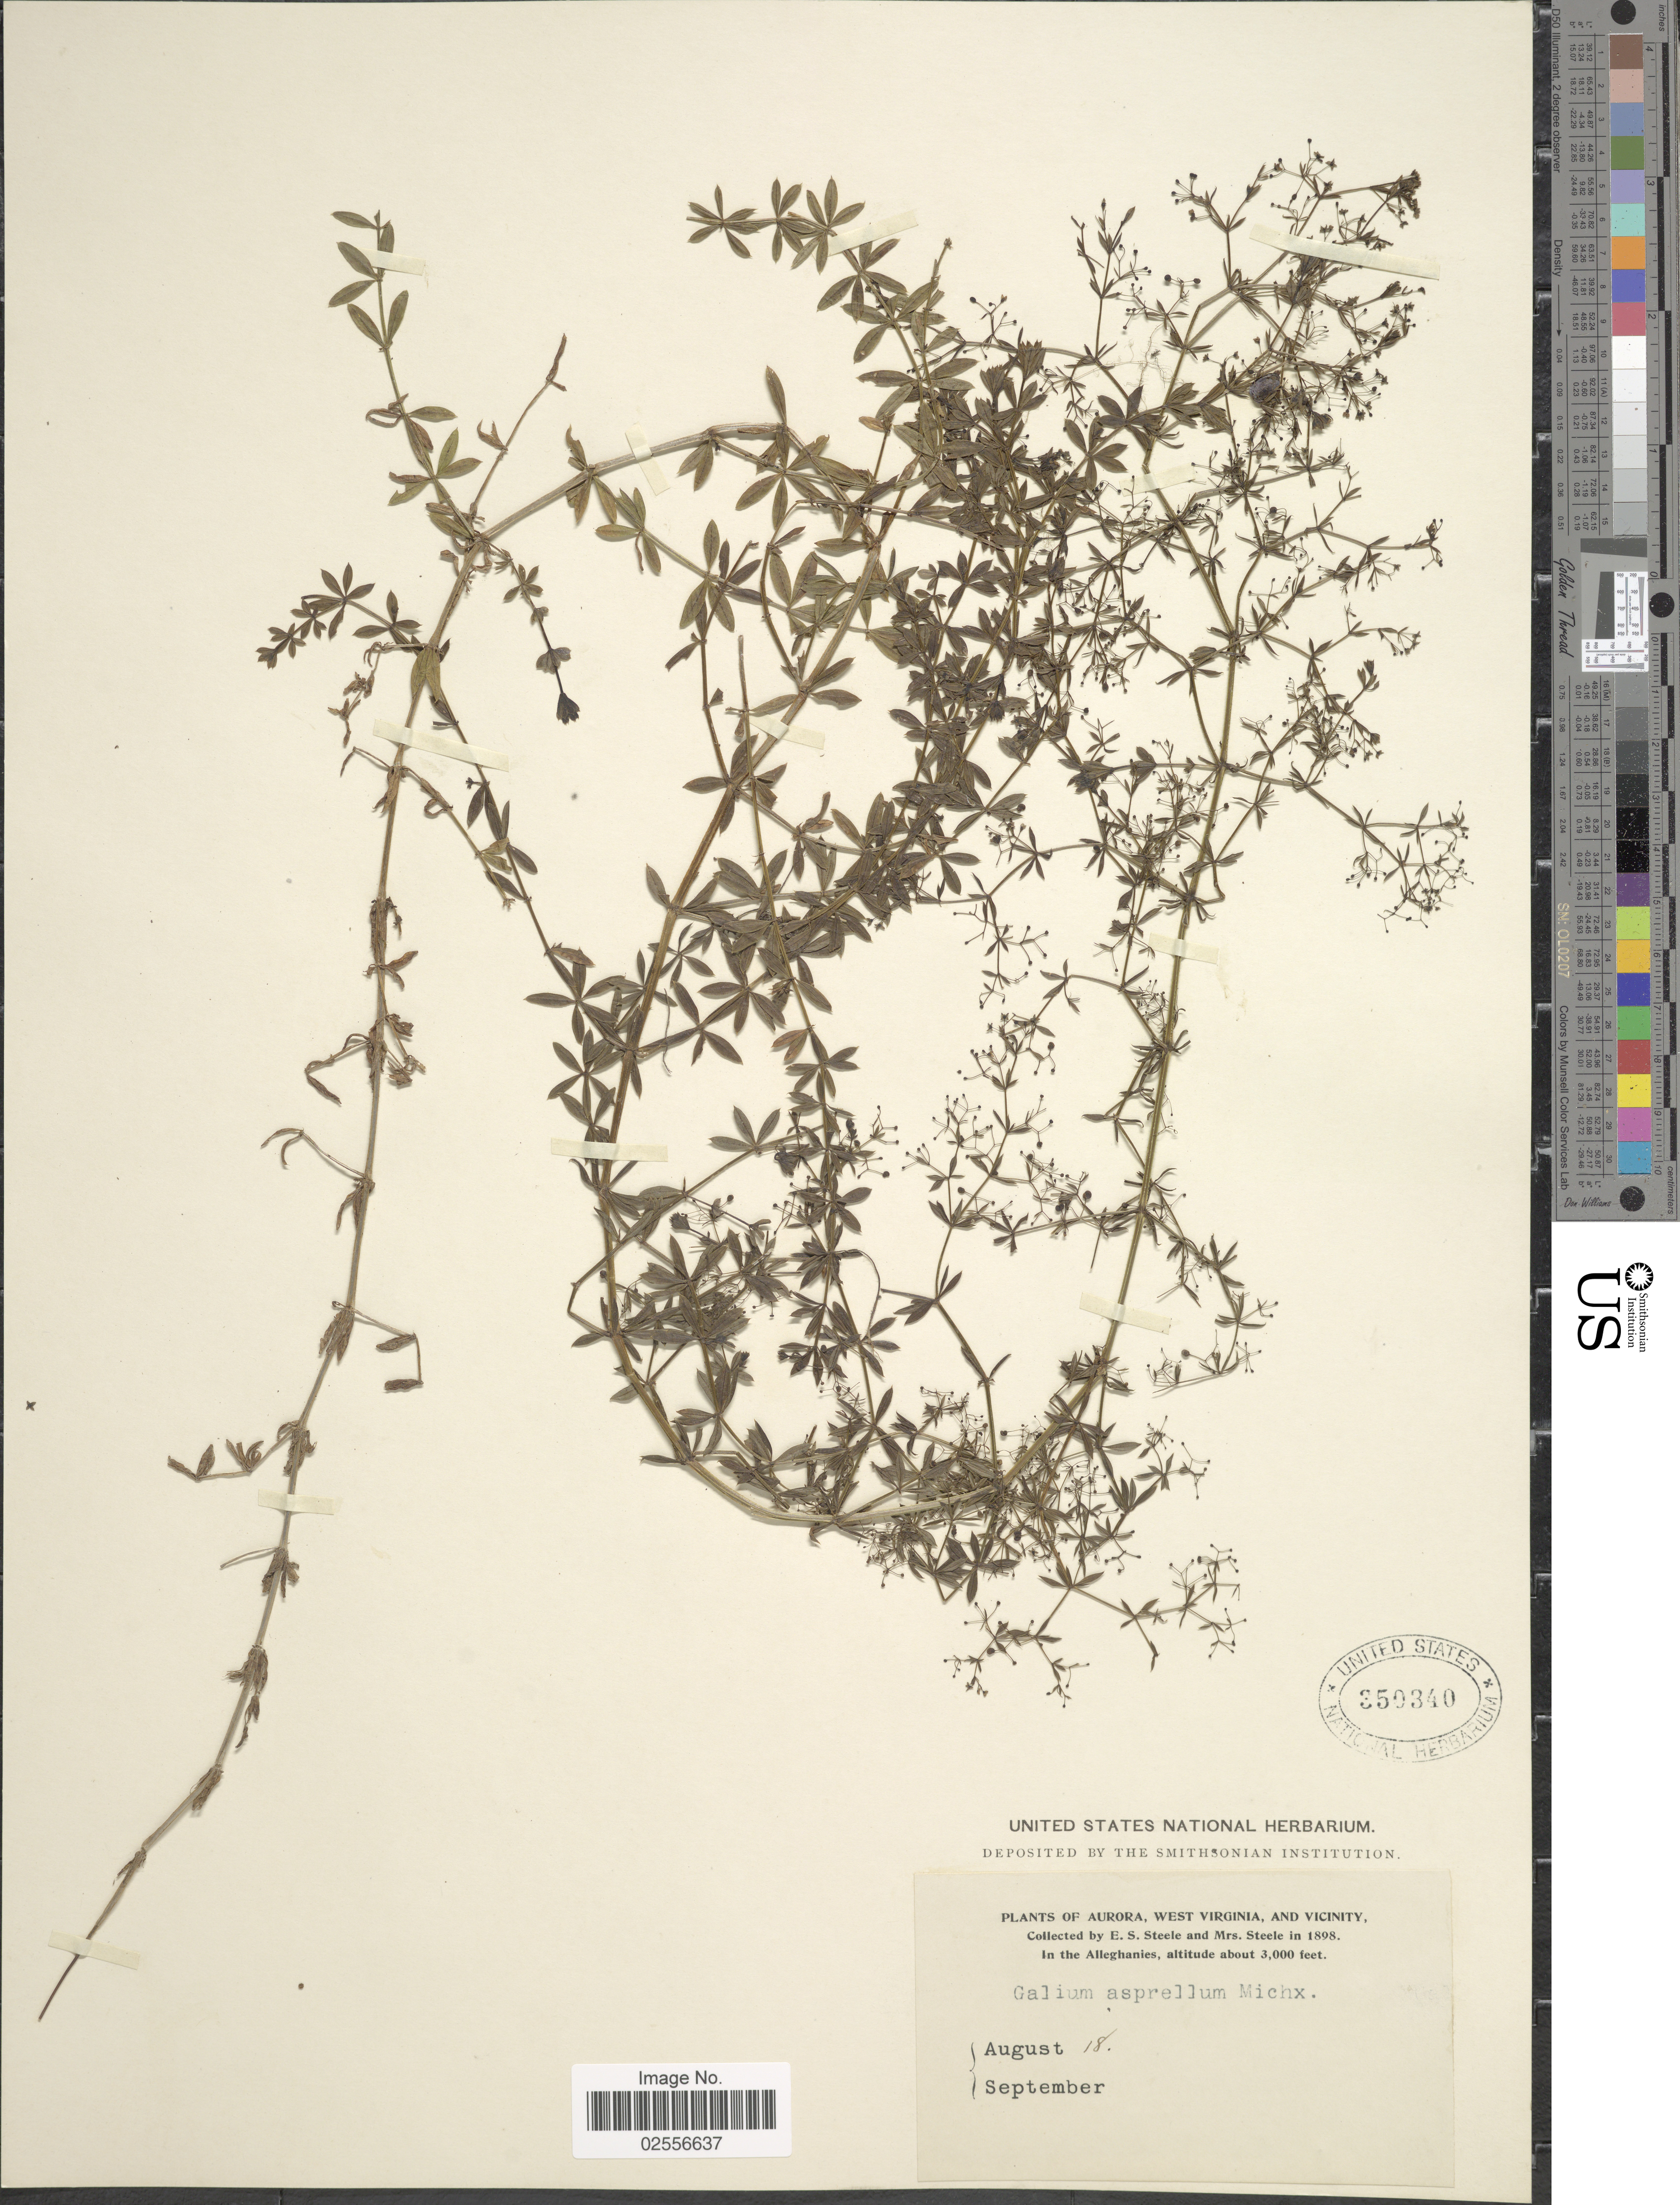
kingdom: Plantae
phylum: Tracheophyta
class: Magnoliopsida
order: Gentianales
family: Rubiaceae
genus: Galium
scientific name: Galium asprellum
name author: Michx.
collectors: E. Steele & Mrs. E. S. Steele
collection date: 1898-08-18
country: United States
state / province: West Virginia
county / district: Preston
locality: Aurora, and vicinity. In the Alleghanies.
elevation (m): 914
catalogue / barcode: US 350340